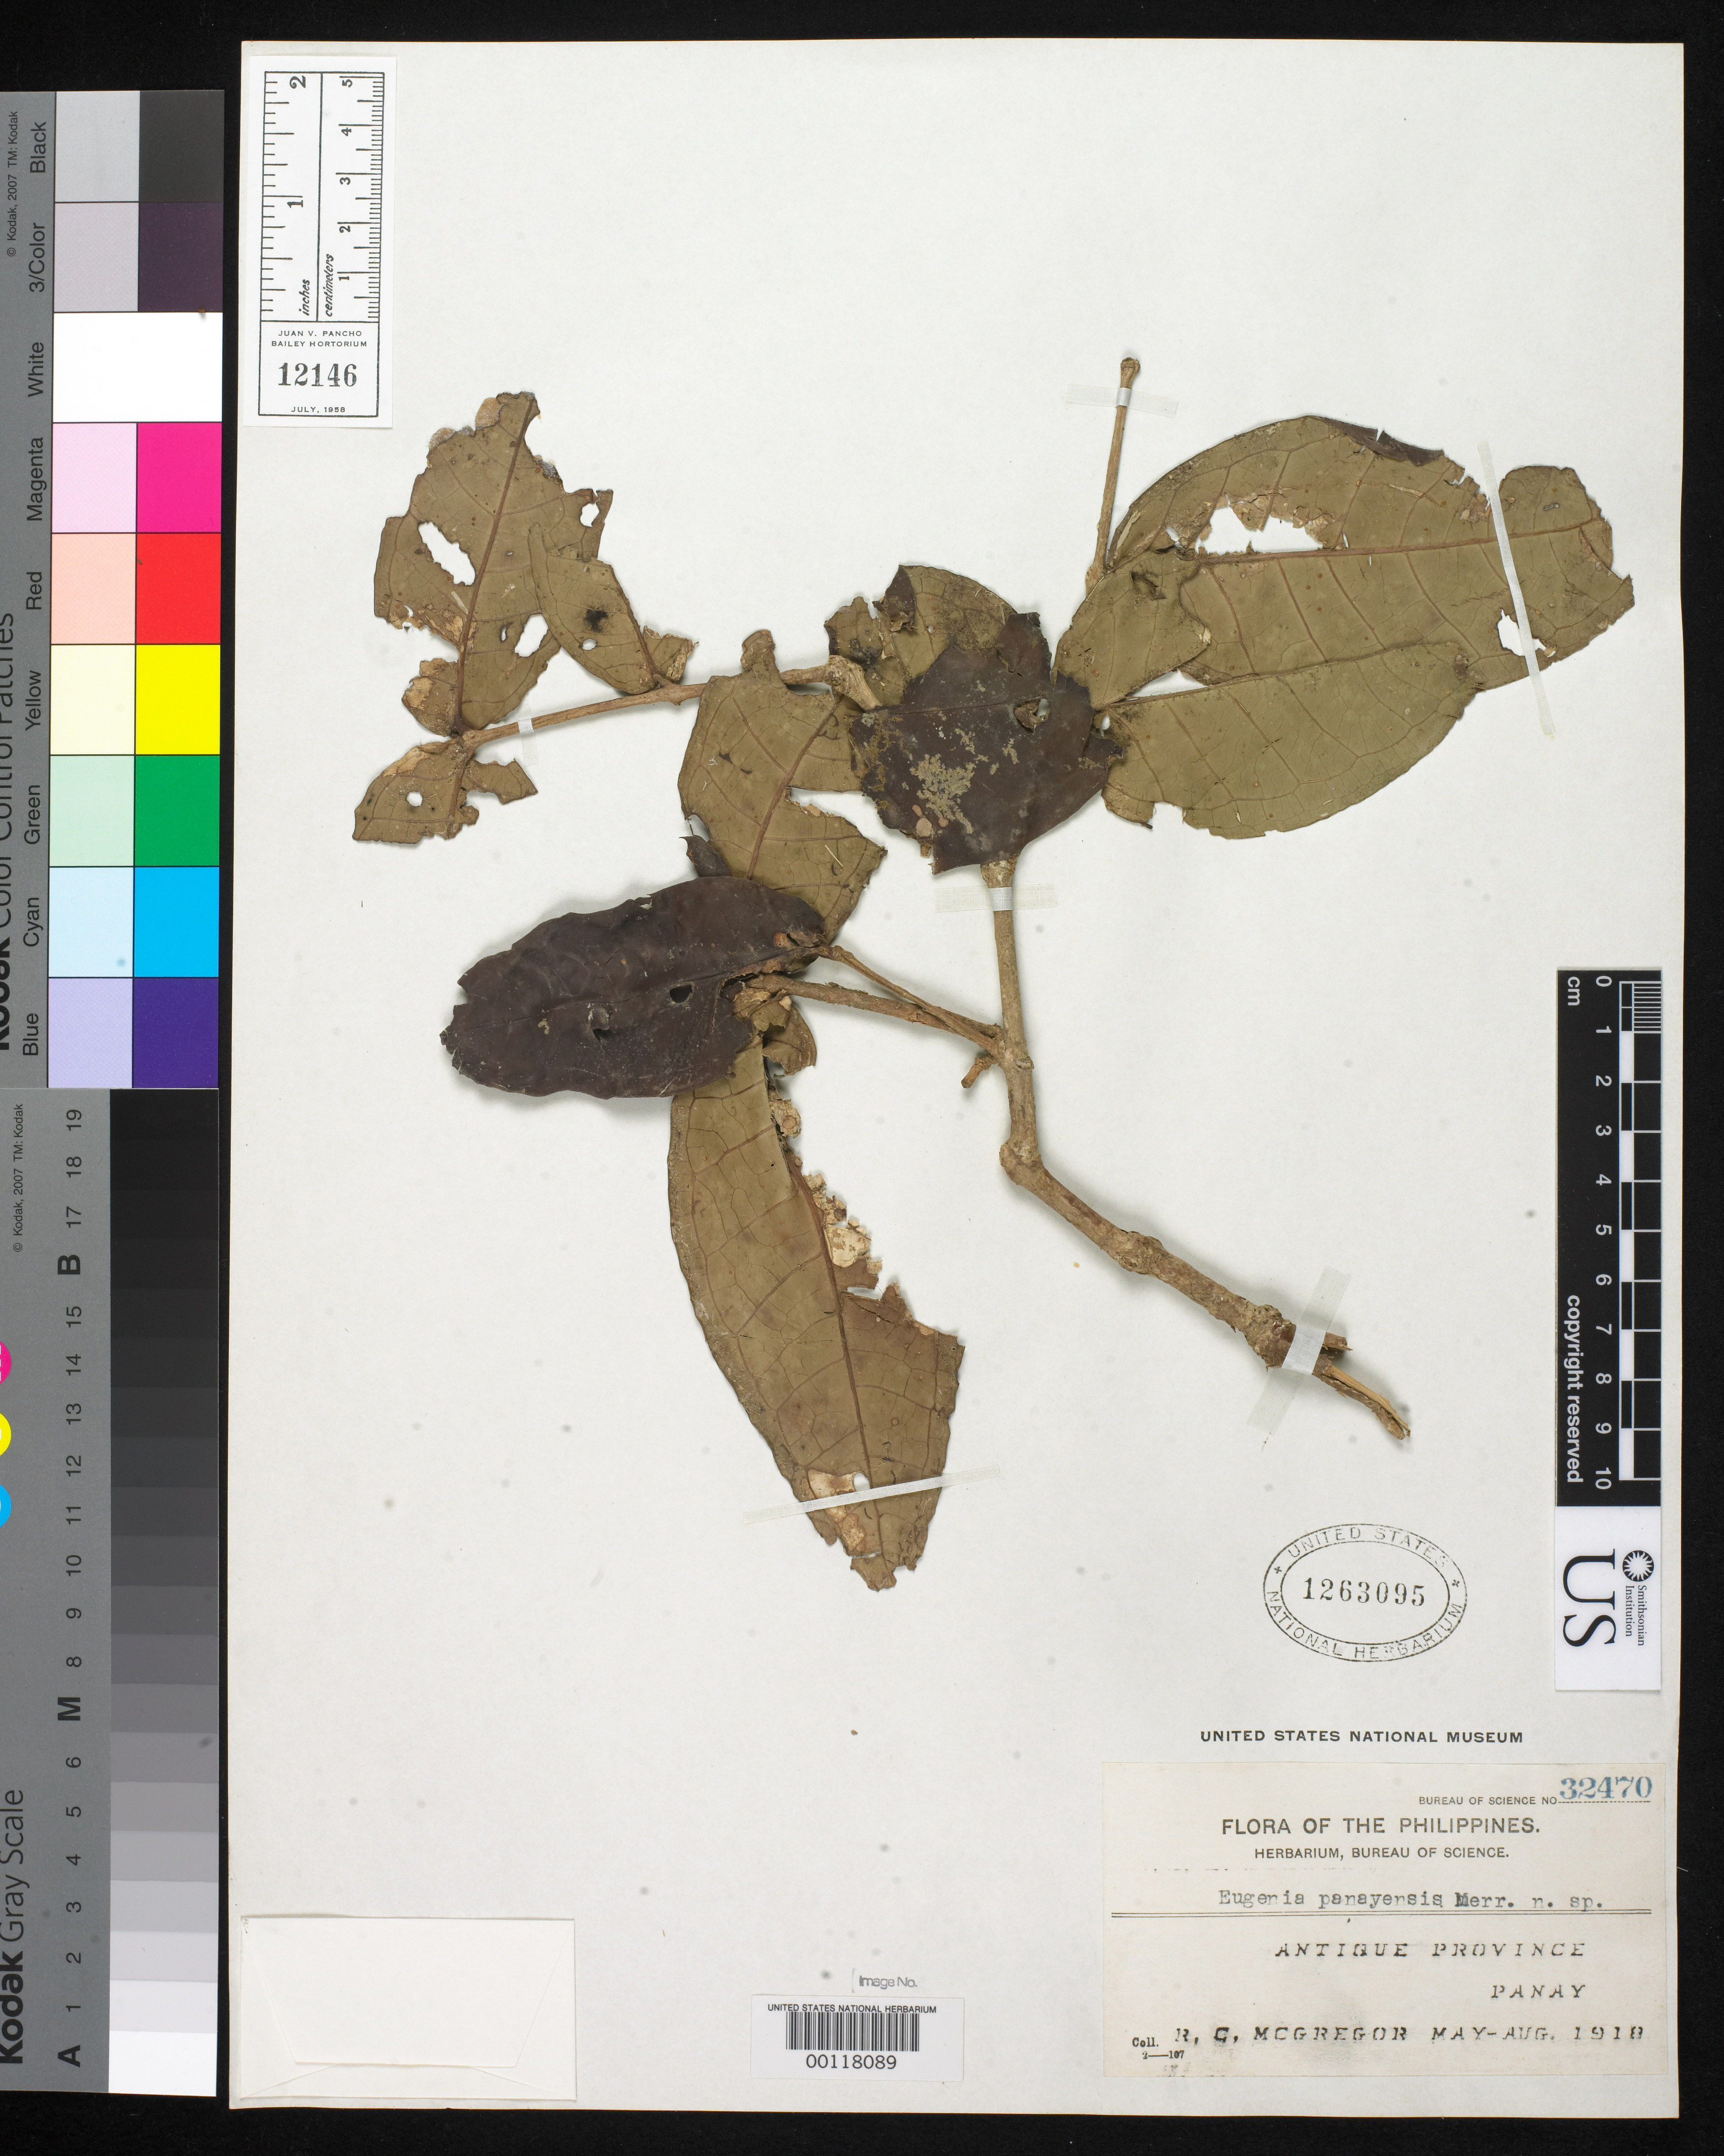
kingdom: Plantae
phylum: Tracheophyta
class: Magnoliopsida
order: Myrtales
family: Myrtaceae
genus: Eugenia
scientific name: Eugenia panayensis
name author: Merr.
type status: Isotype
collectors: R. C. McGregor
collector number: Bur. Sci. 32470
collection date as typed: May 1918 to -- Aug 1918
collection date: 1918-05/1918-08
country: Philippines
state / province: Western Visayas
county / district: Antique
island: Panay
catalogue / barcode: US 1263095